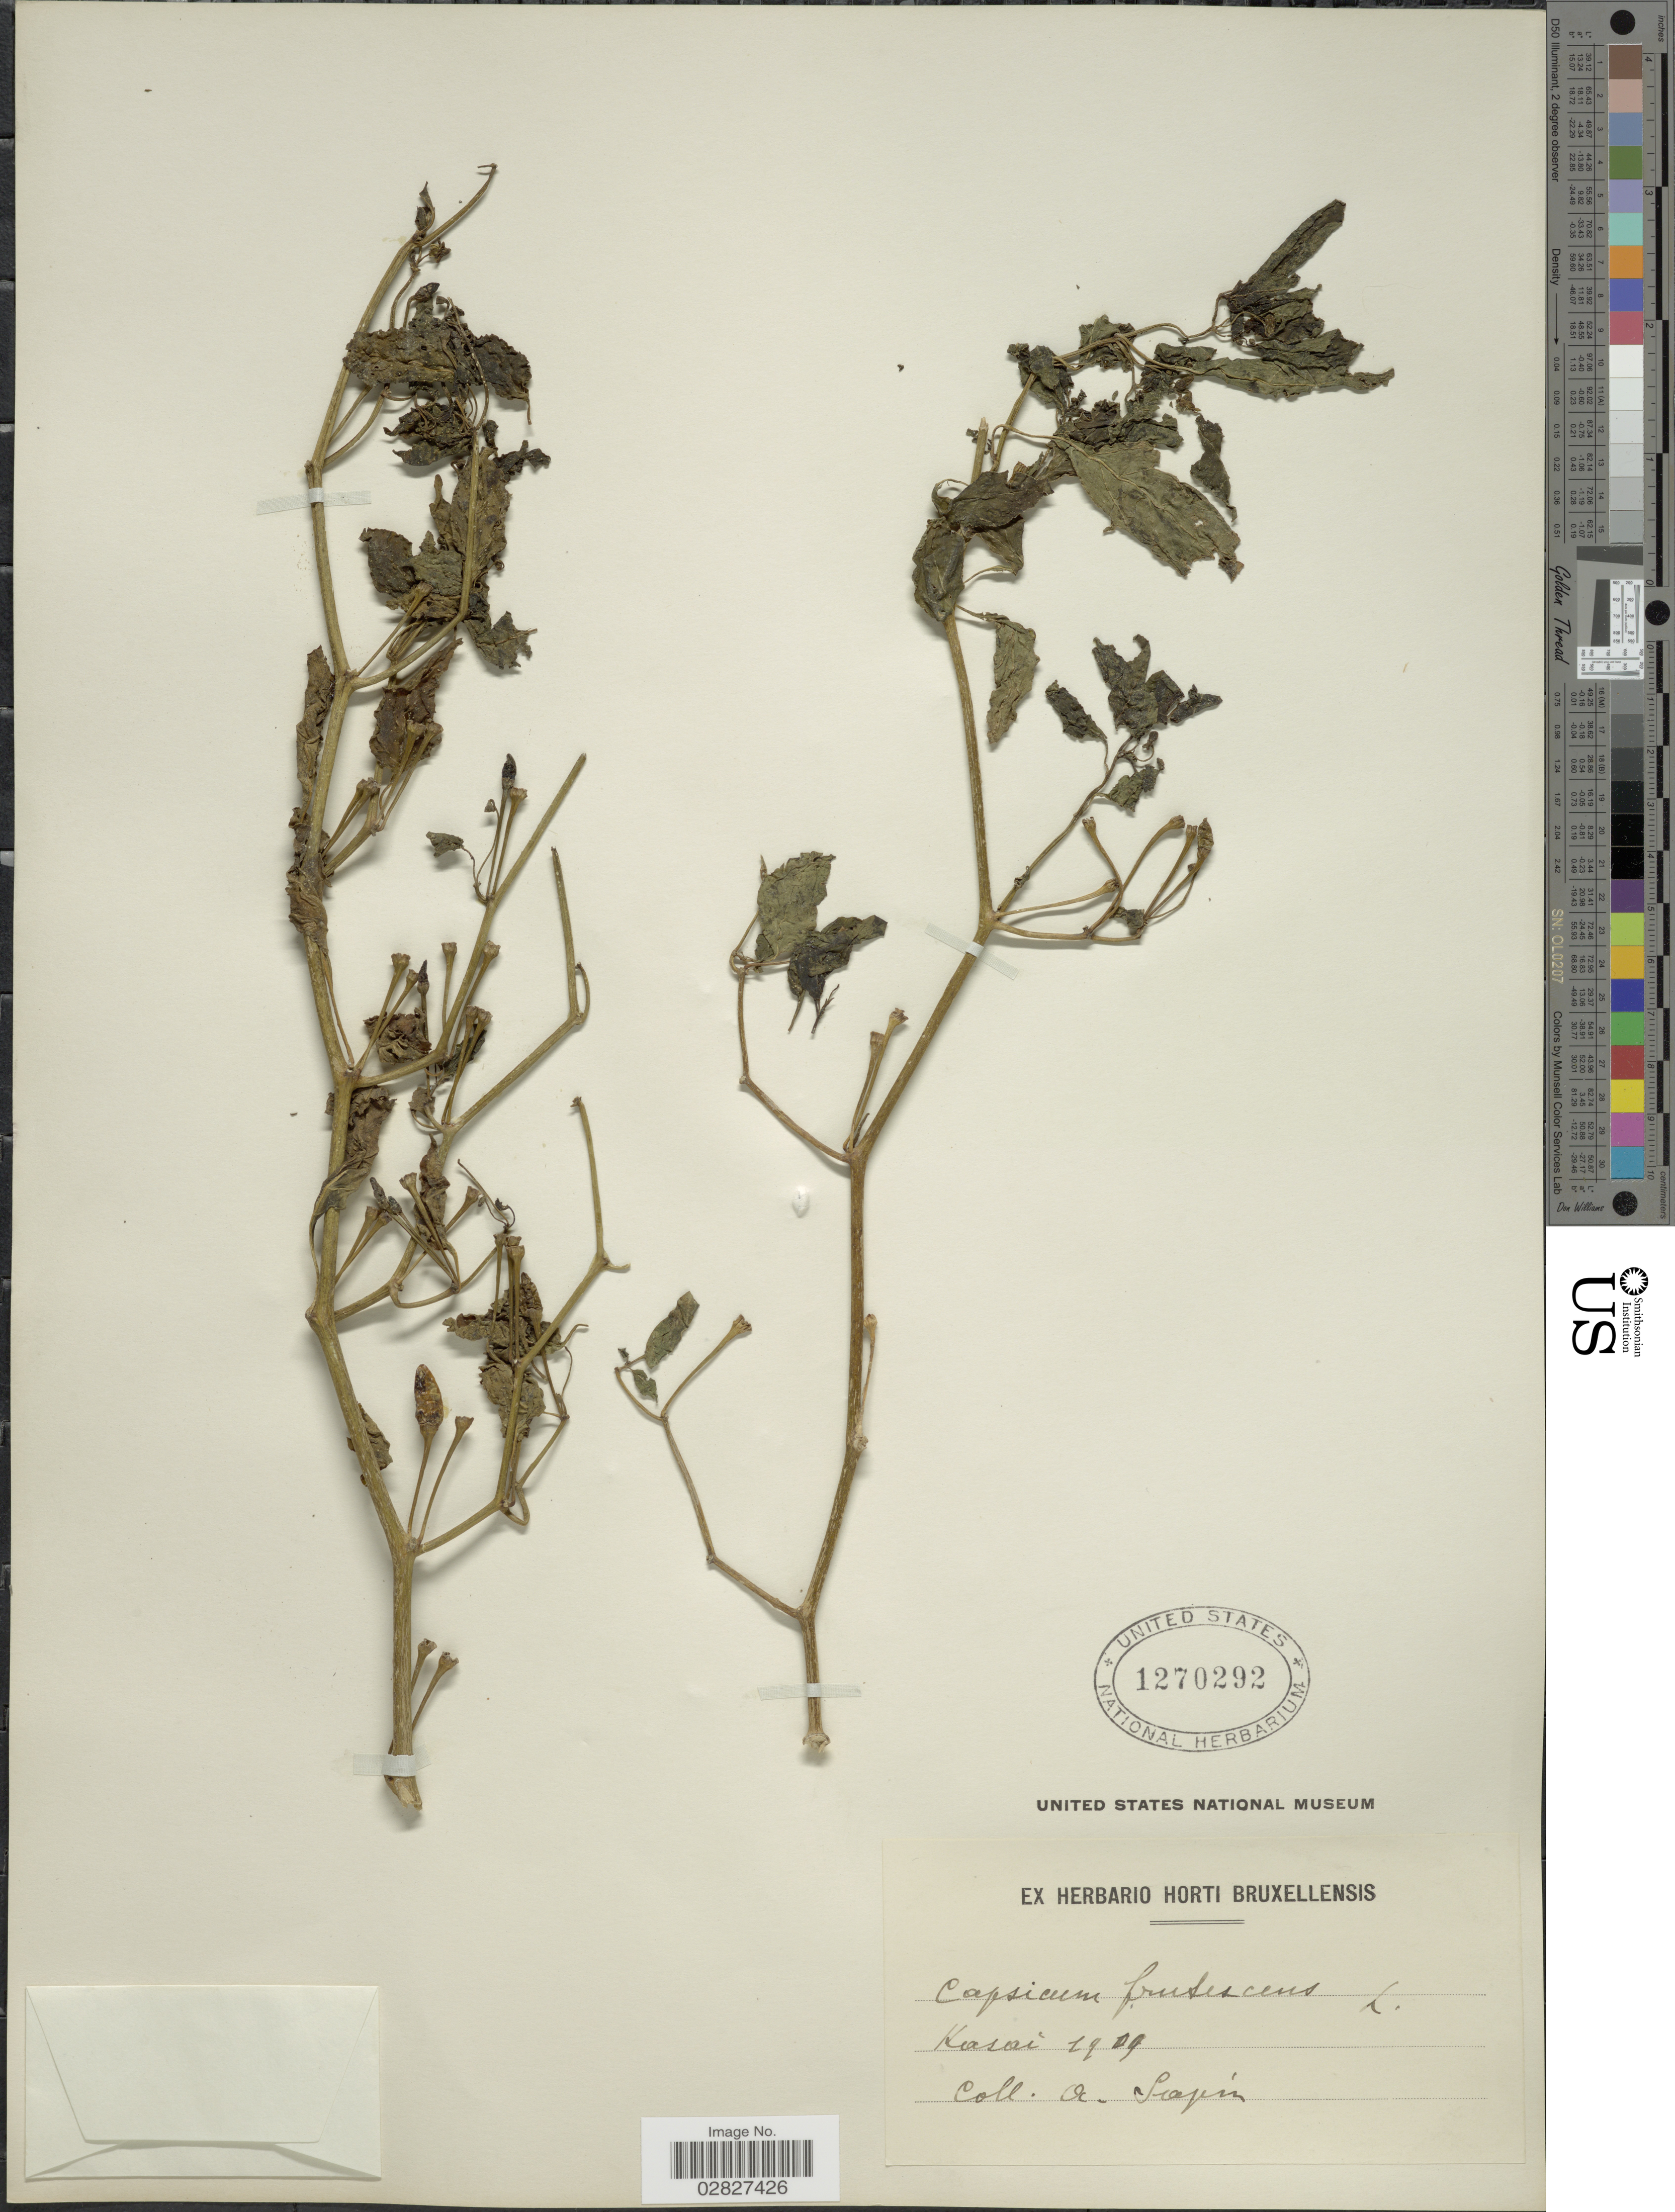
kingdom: Plantae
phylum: Tracheophyta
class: Magnoliopsida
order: Solanales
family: Solanaceae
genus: Capsicum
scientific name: Capsicum frutescens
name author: L.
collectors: A. Sapin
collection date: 1909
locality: Kasai.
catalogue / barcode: US 1270292